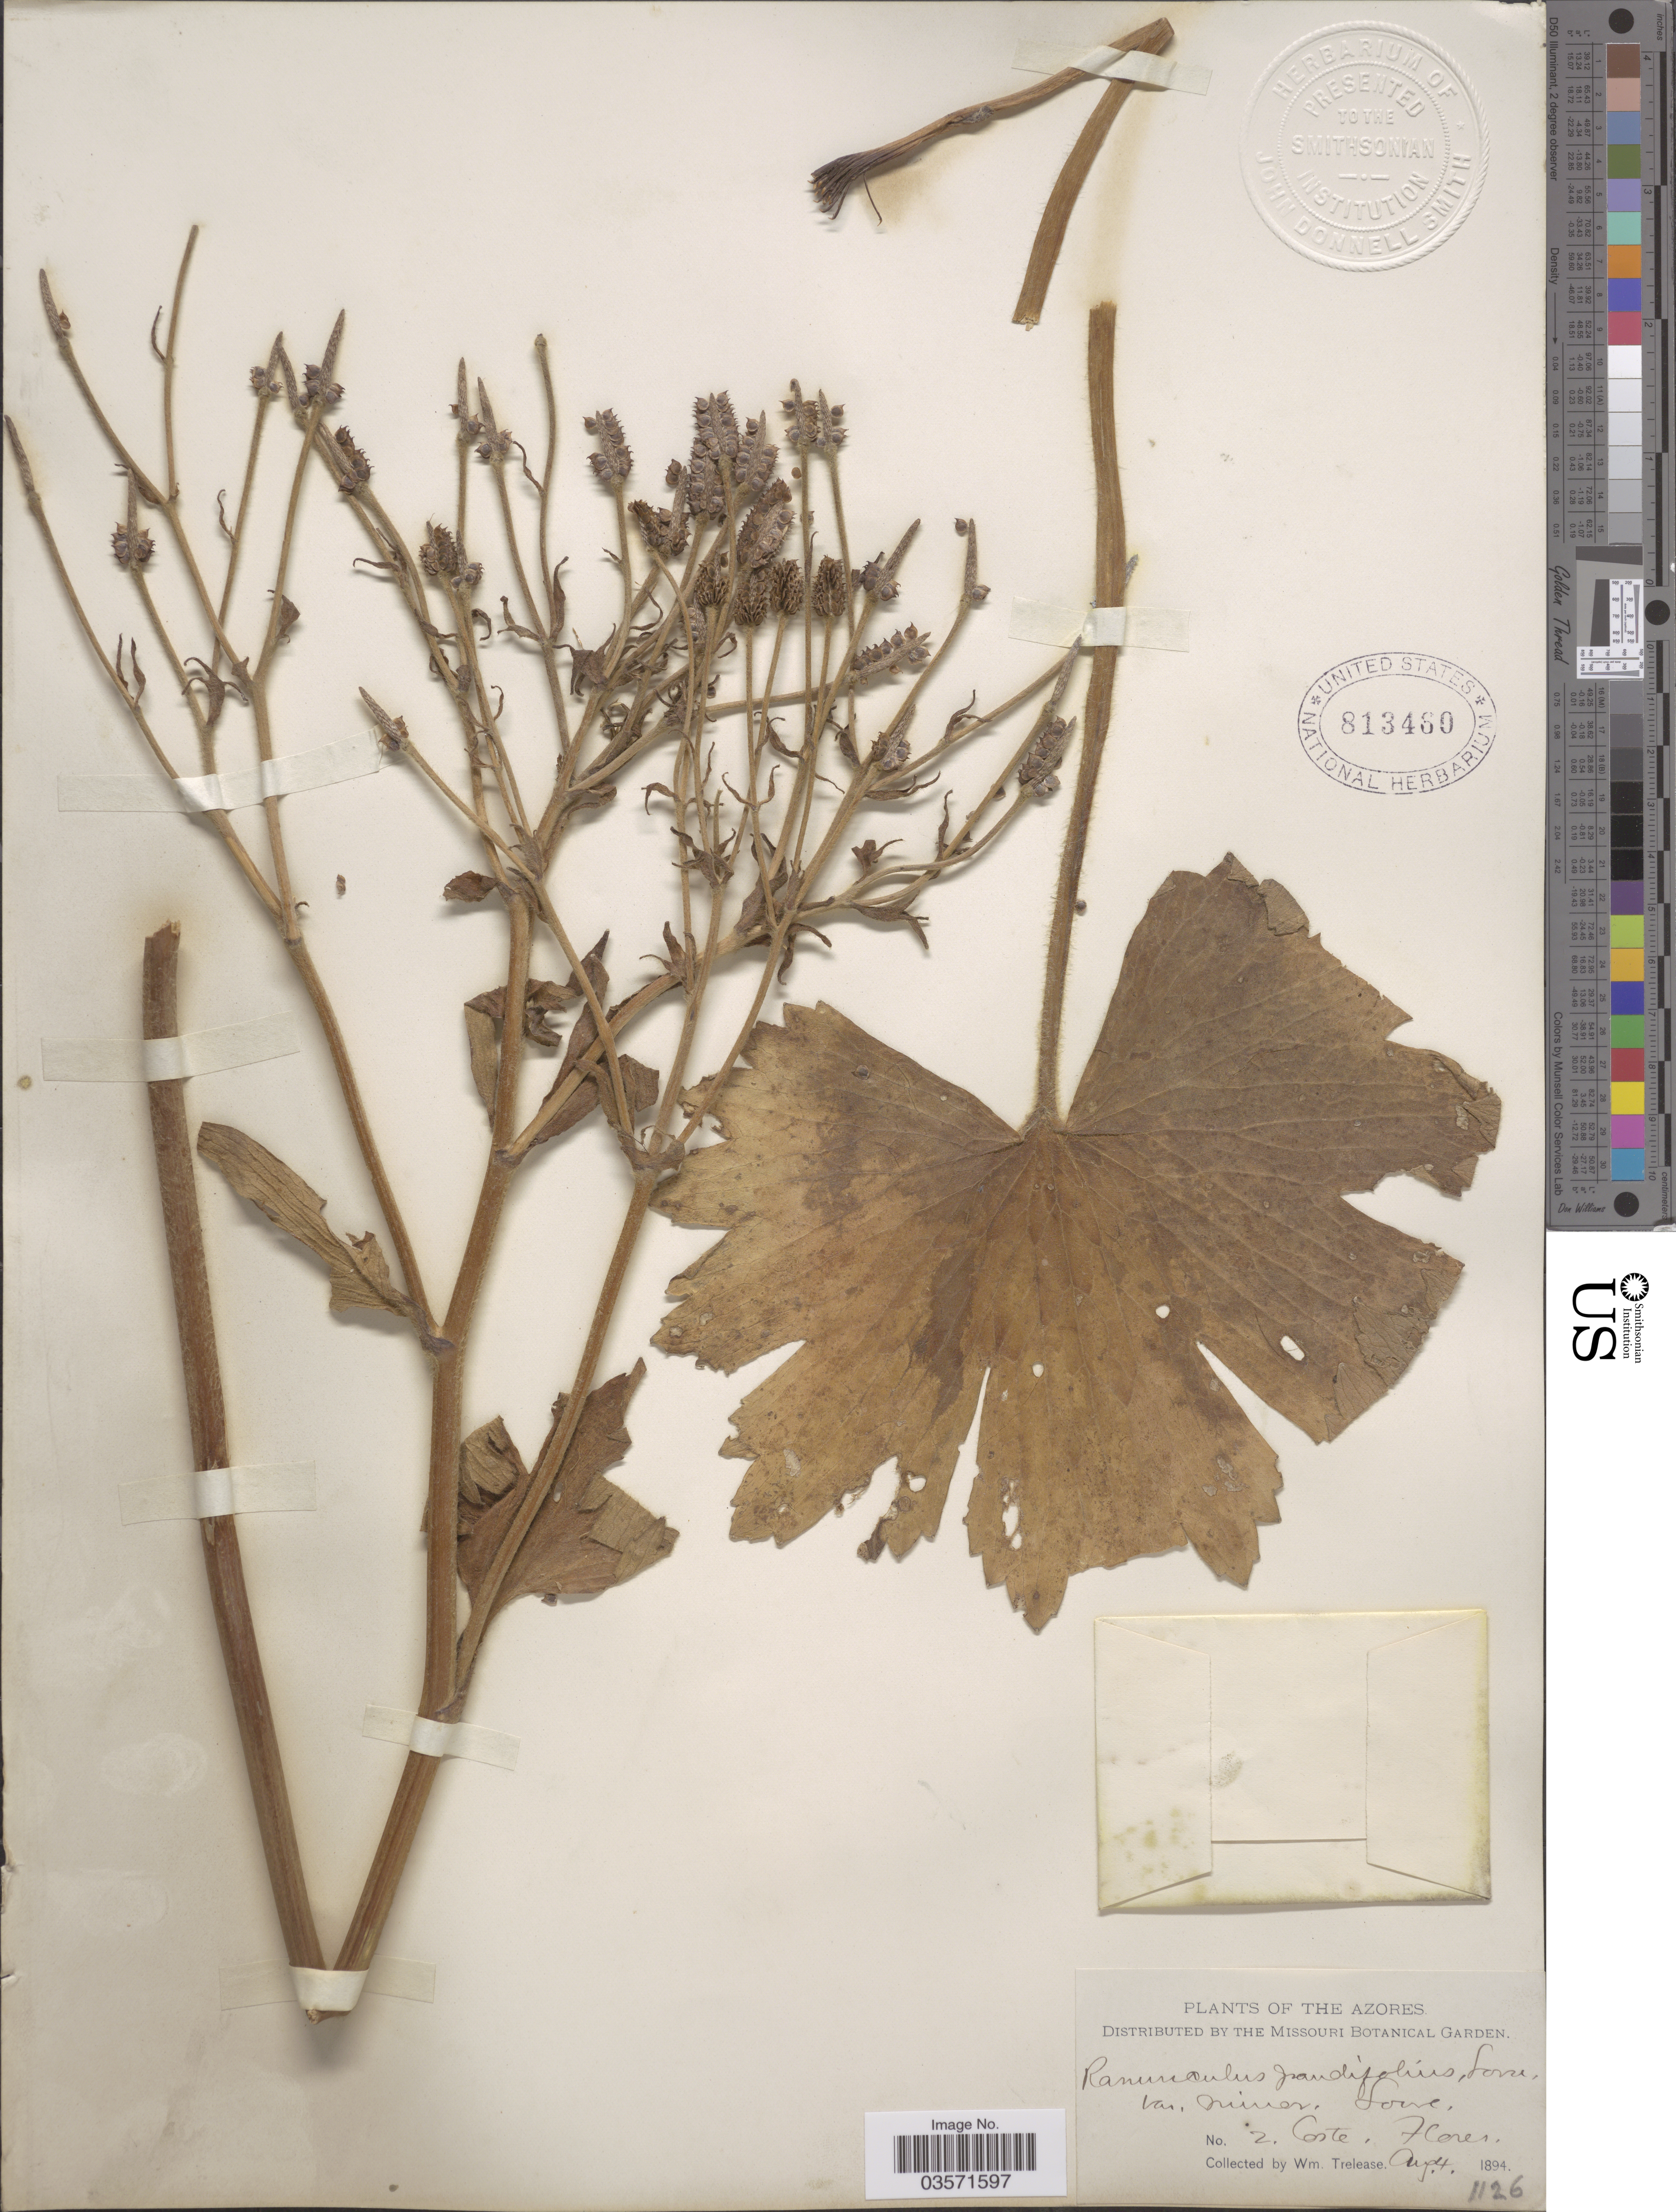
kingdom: Plantae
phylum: Tracheophyta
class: Magnoliopsida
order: Ranunculales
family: Ranunculaceae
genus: Ranunculus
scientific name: Ranunculus grandifolius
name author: C.A. Mey.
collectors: W. Trelease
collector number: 2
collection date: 1894-08-04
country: Portugal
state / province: Azores (Aut. Reg.)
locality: The Azores. Loure [interpreted]. Coste.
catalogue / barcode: US 813460